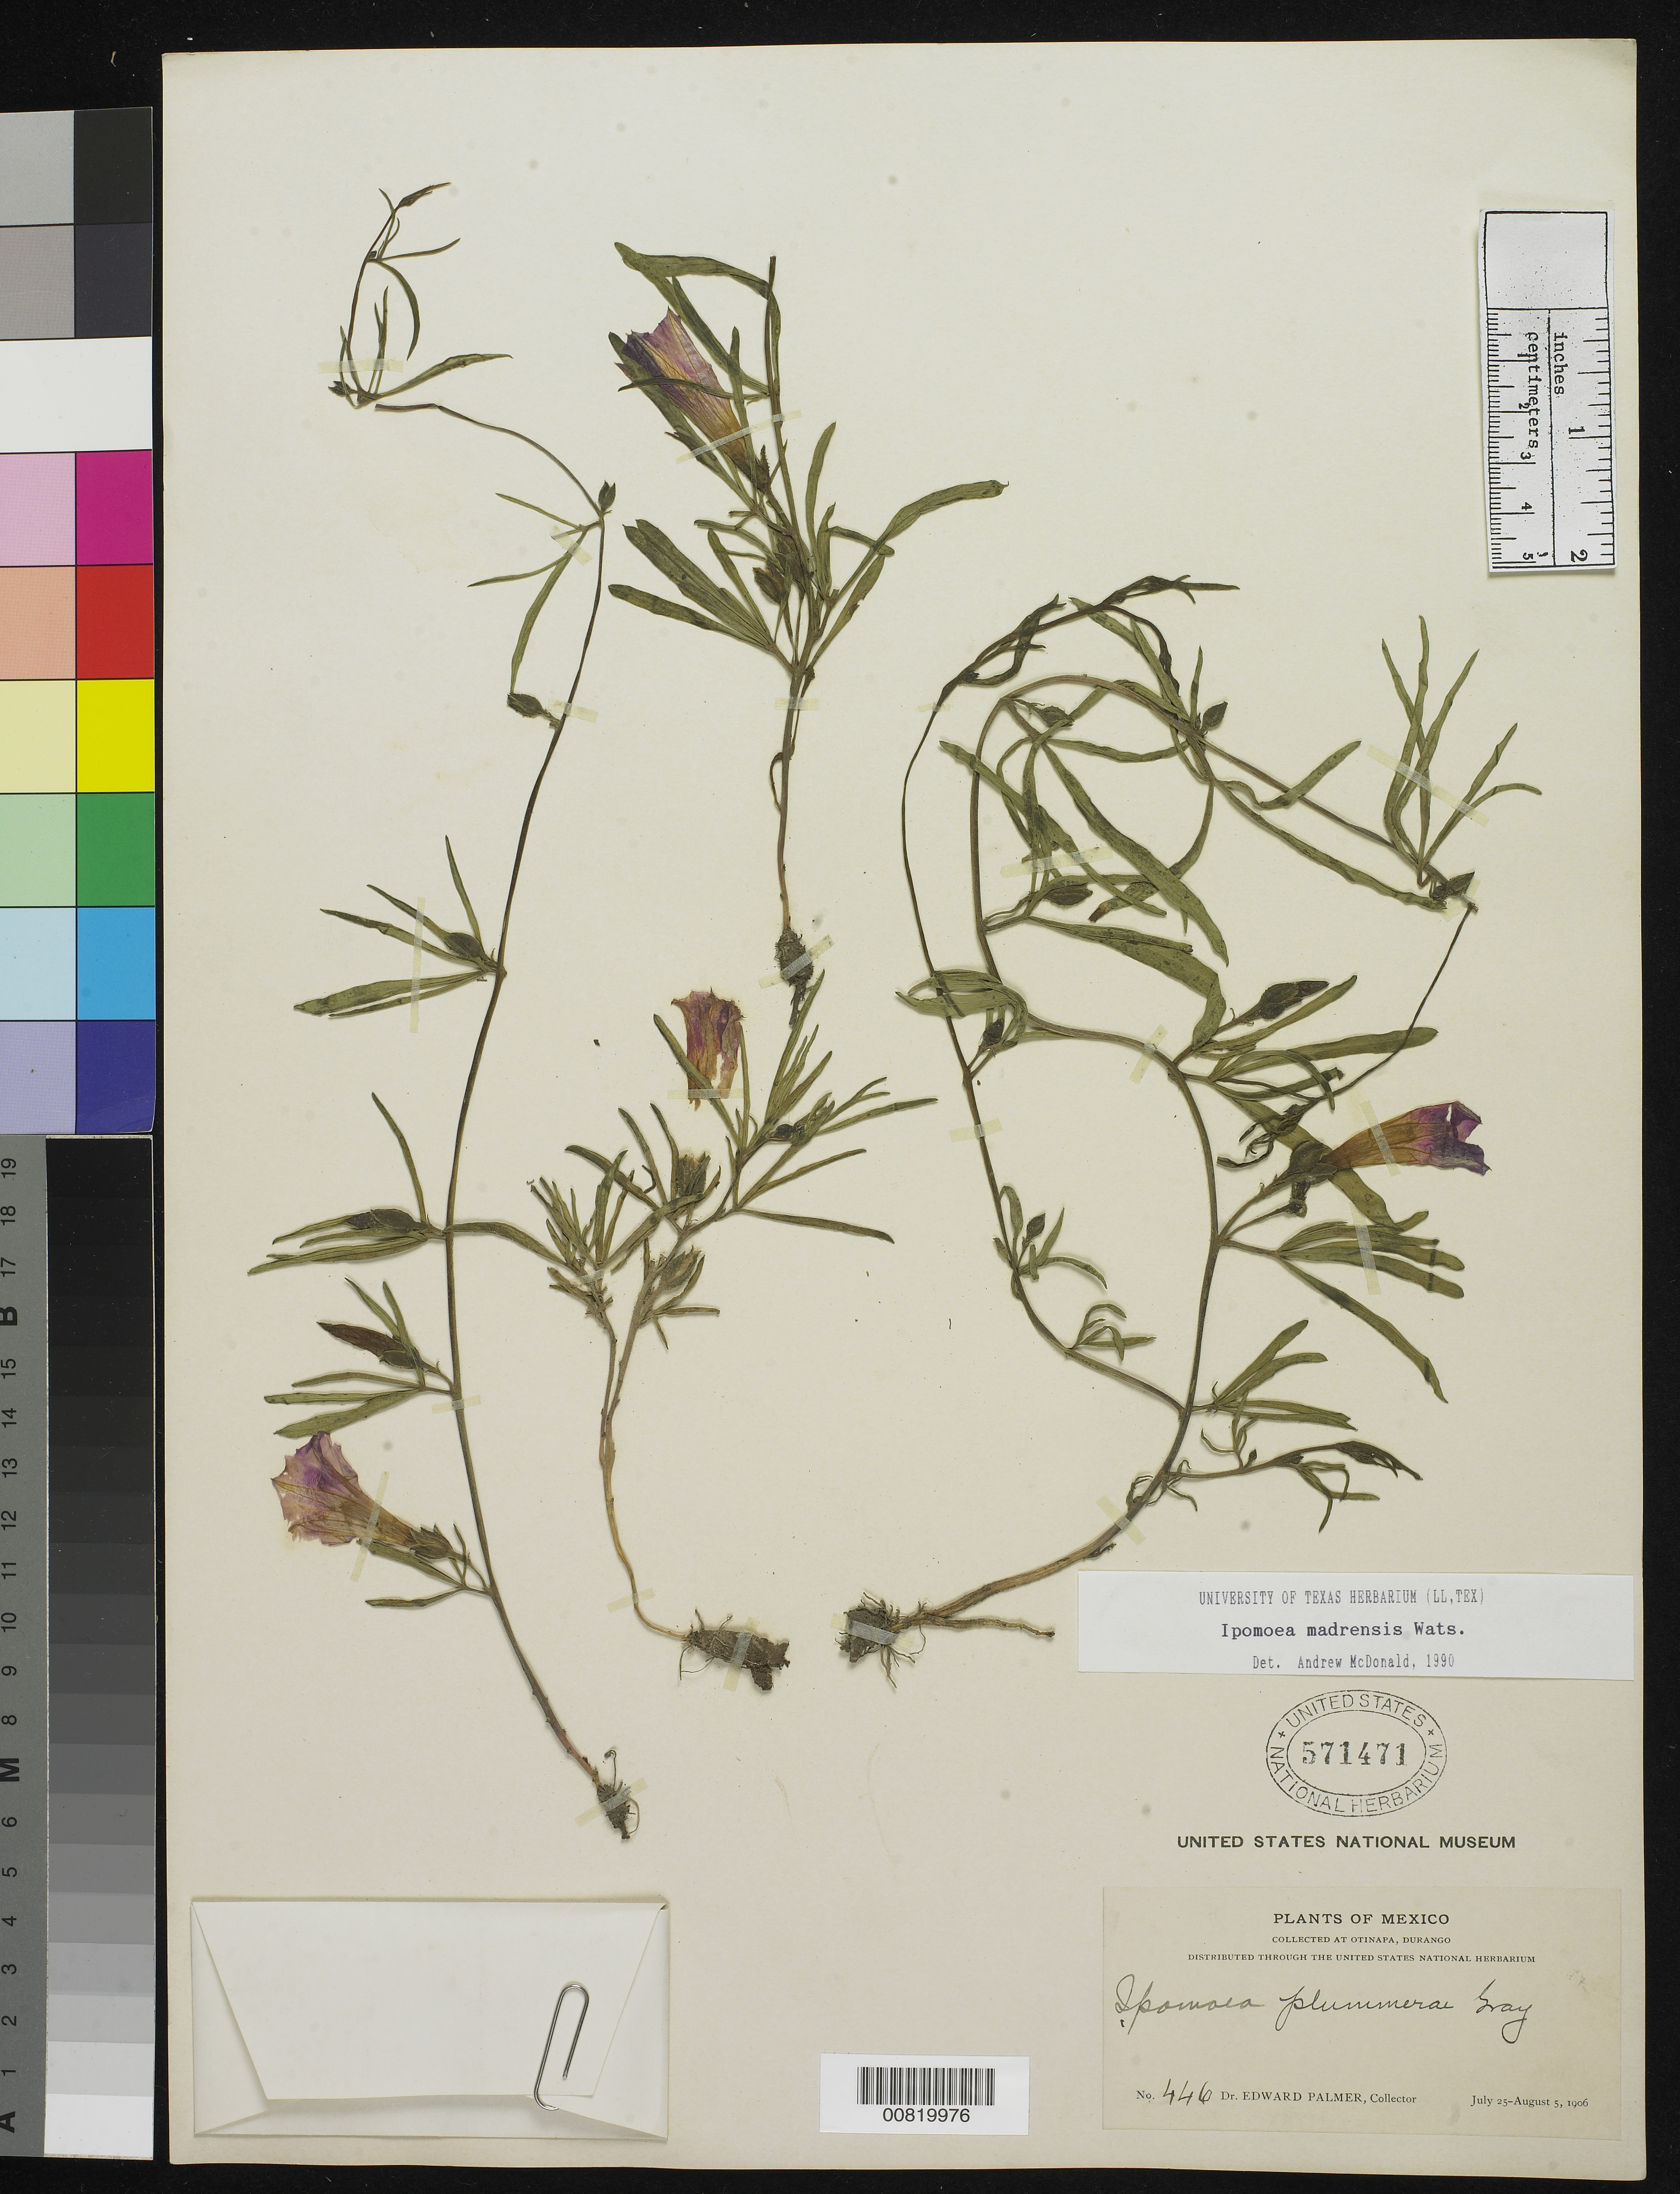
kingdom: Plantae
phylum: Tracheophyta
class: Magnoliopsida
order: Solanales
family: Convolvulaceae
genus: Ipomoea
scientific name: Ipomoea madrensis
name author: S. Watson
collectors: E. Palmer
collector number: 446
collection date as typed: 25 Jul 1906 to 05 Aug 1906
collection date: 1906-07-25/1906-08-05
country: Mexico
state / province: Durango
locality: Otinapa, Durango.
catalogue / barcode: US 571471